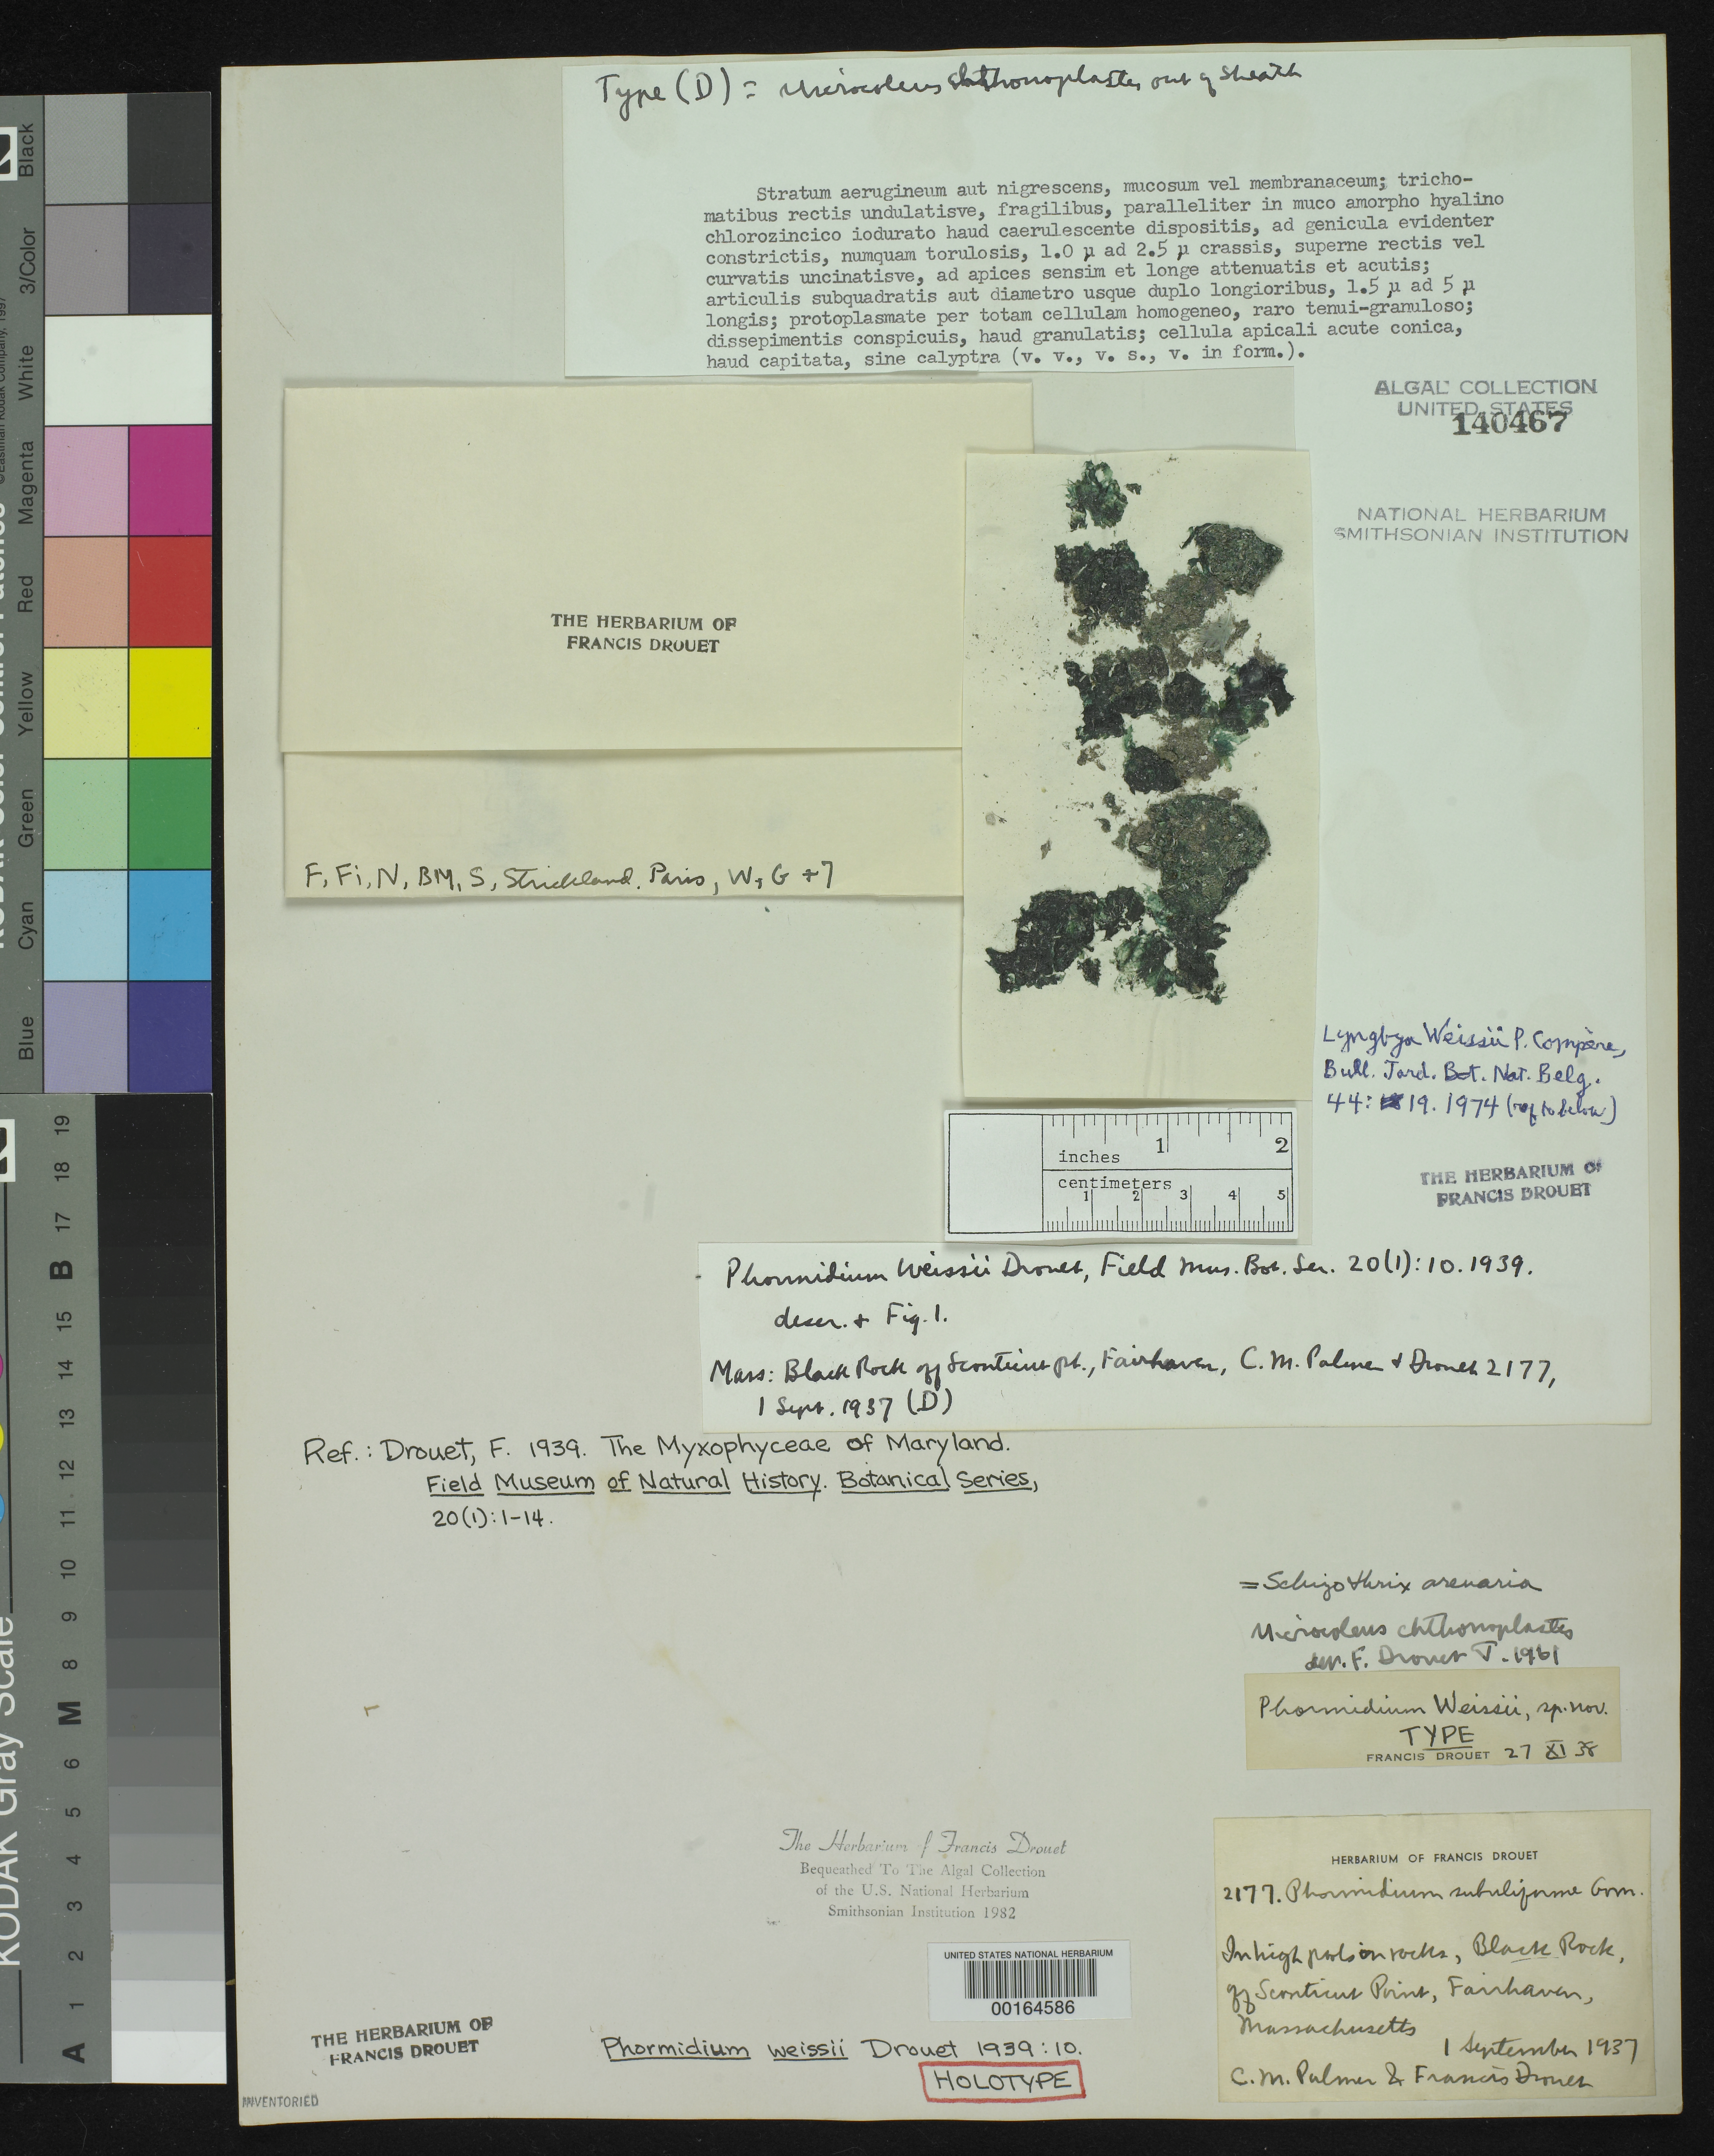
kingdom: Bacteria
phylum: Cyanobacteria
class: Cyanobacteriia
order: Cyanobacteriales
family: Oscillatoriaceae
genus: Phormidium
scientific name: Phormidium weissii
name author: F.E. Drouet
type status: Holotype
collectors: C. M. Palmer & F. E. Drouet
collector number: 2177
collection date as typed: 01 Sep 1937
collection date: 1937-09-01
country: United States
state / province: Massachusetts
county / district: Bristol County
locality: Black Rock, off Sconticut Point, Fairhaven.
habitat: In high pools on rocks.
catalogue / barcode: US 140467